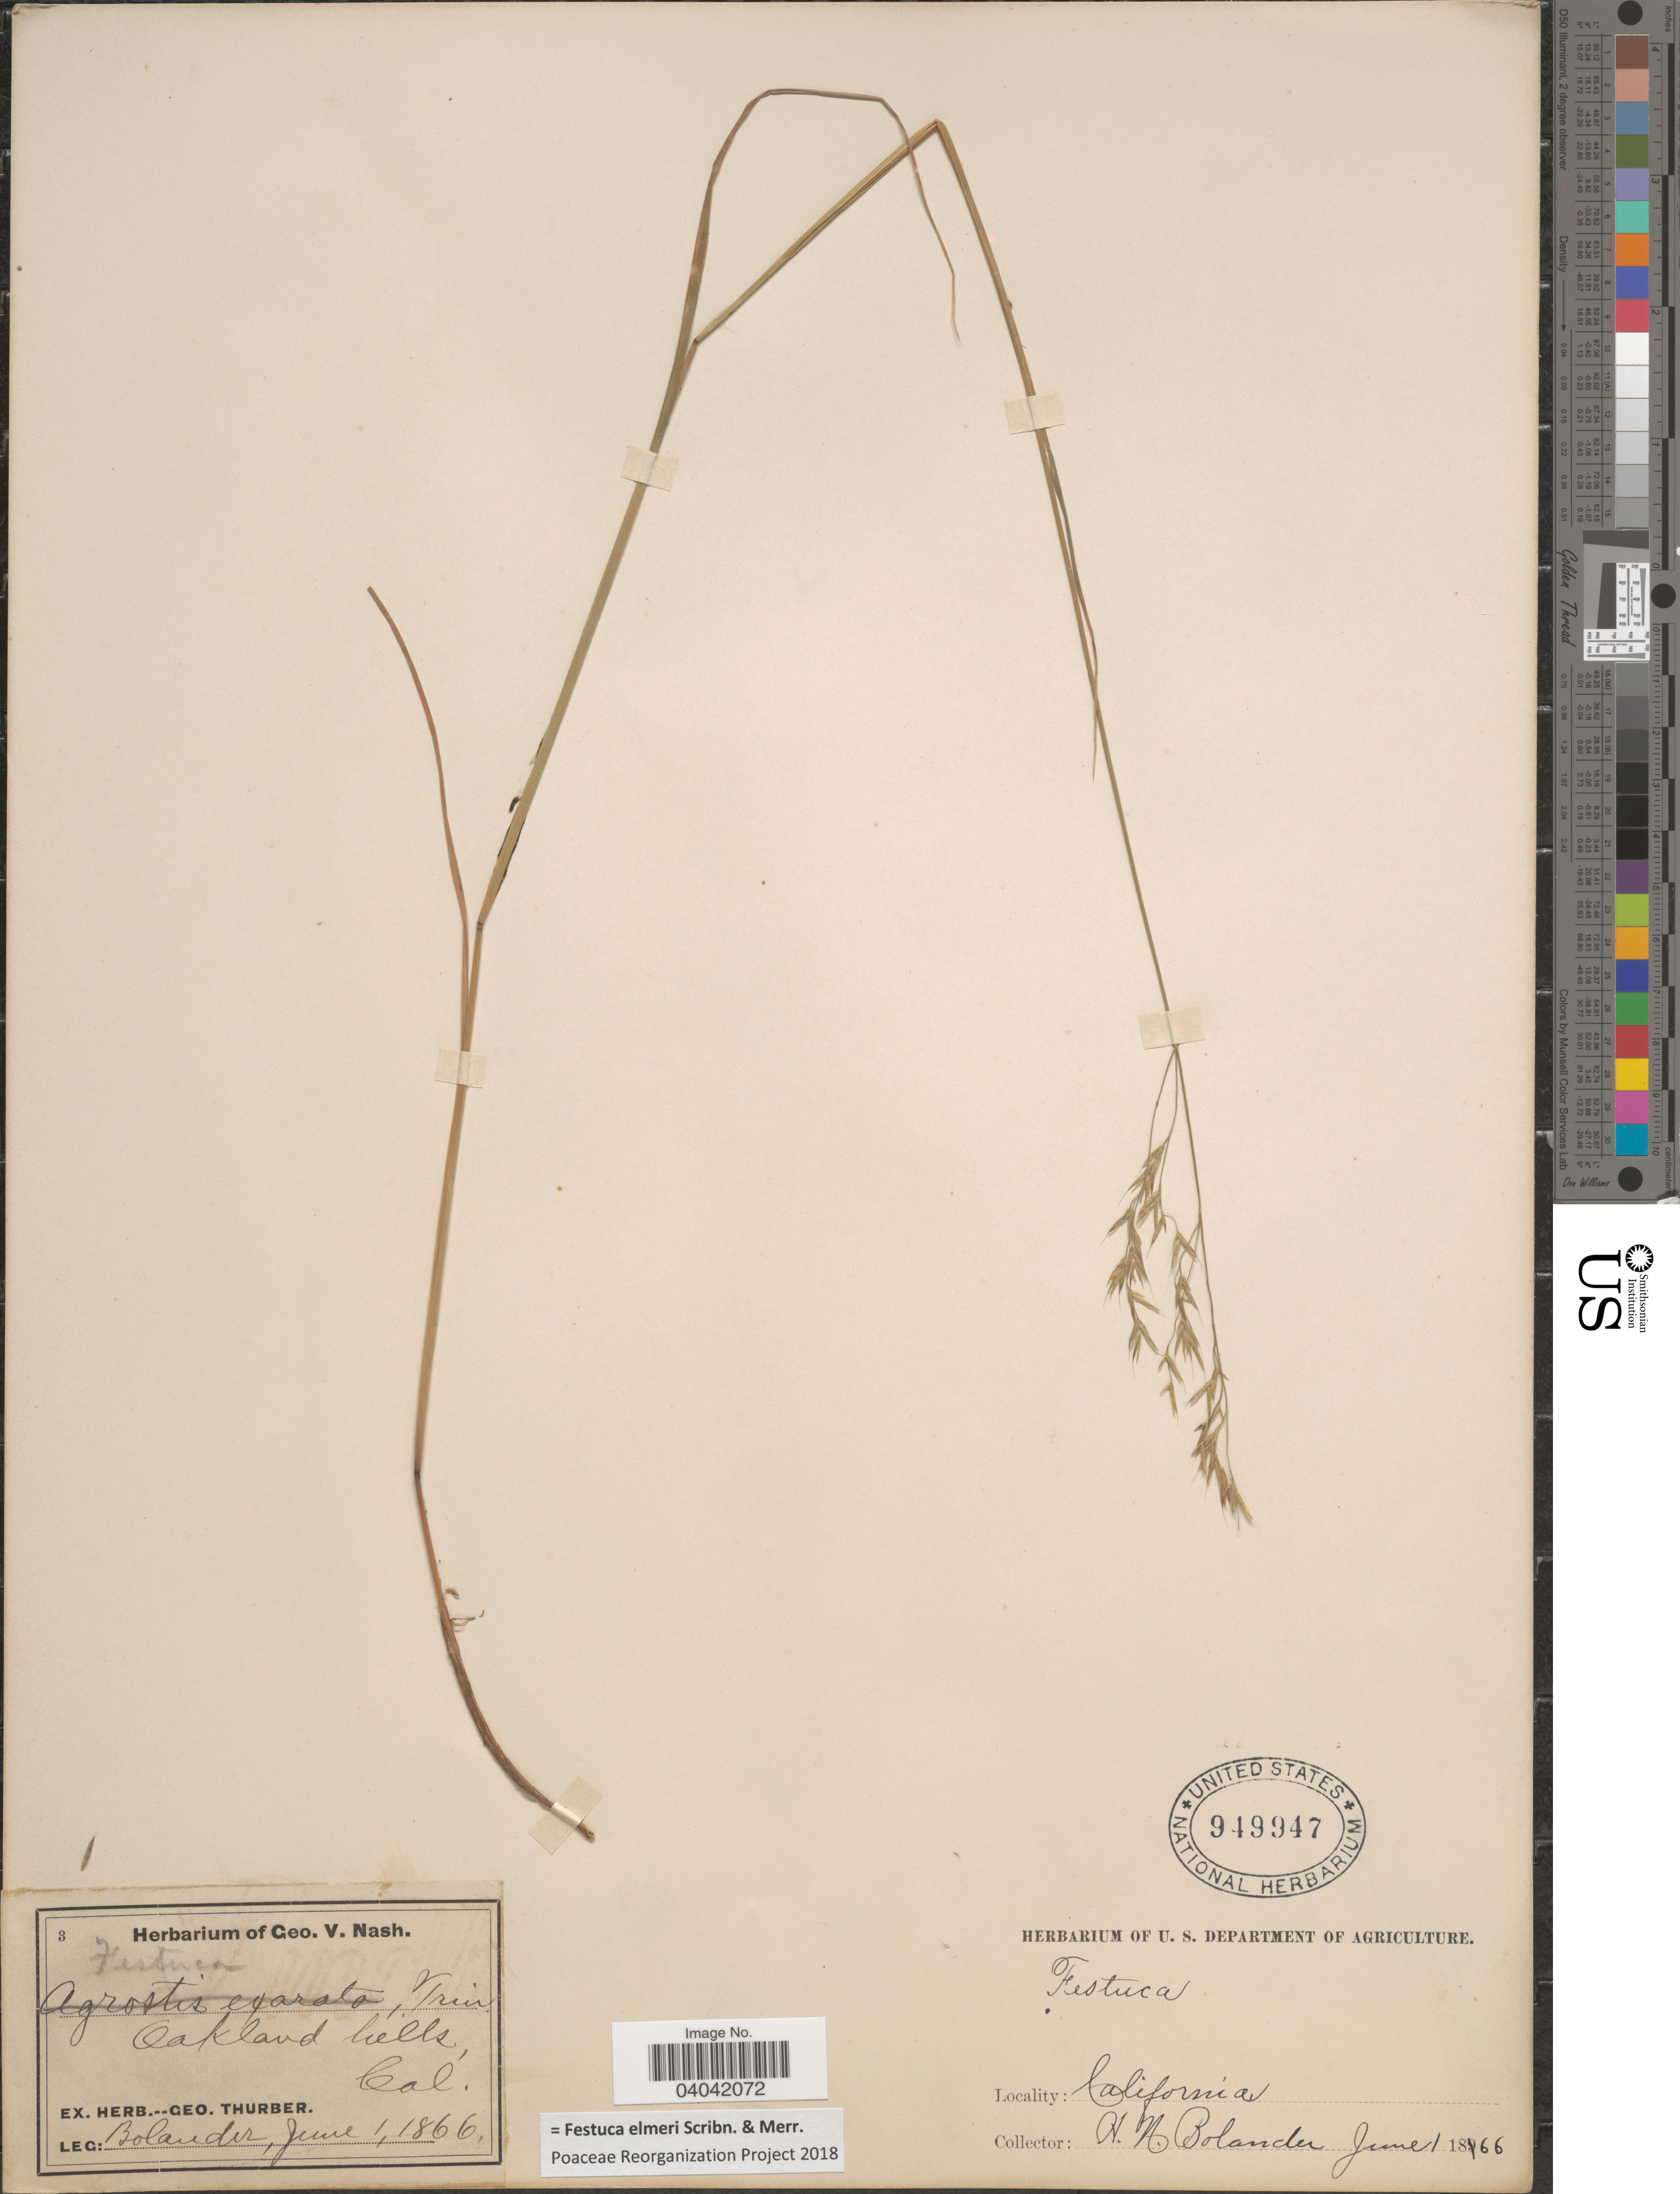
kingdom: Plantae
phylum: Tracheophyta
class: Liliopsida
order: Poales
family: Poaceae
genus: Festuca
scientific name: Festuca elmeri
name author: Scribn. & Merr.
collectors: H. Bolander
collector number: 3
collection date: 1866-06-01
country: United States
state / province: California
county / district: Alameda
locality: Oakland hills.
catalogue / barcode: US 949947